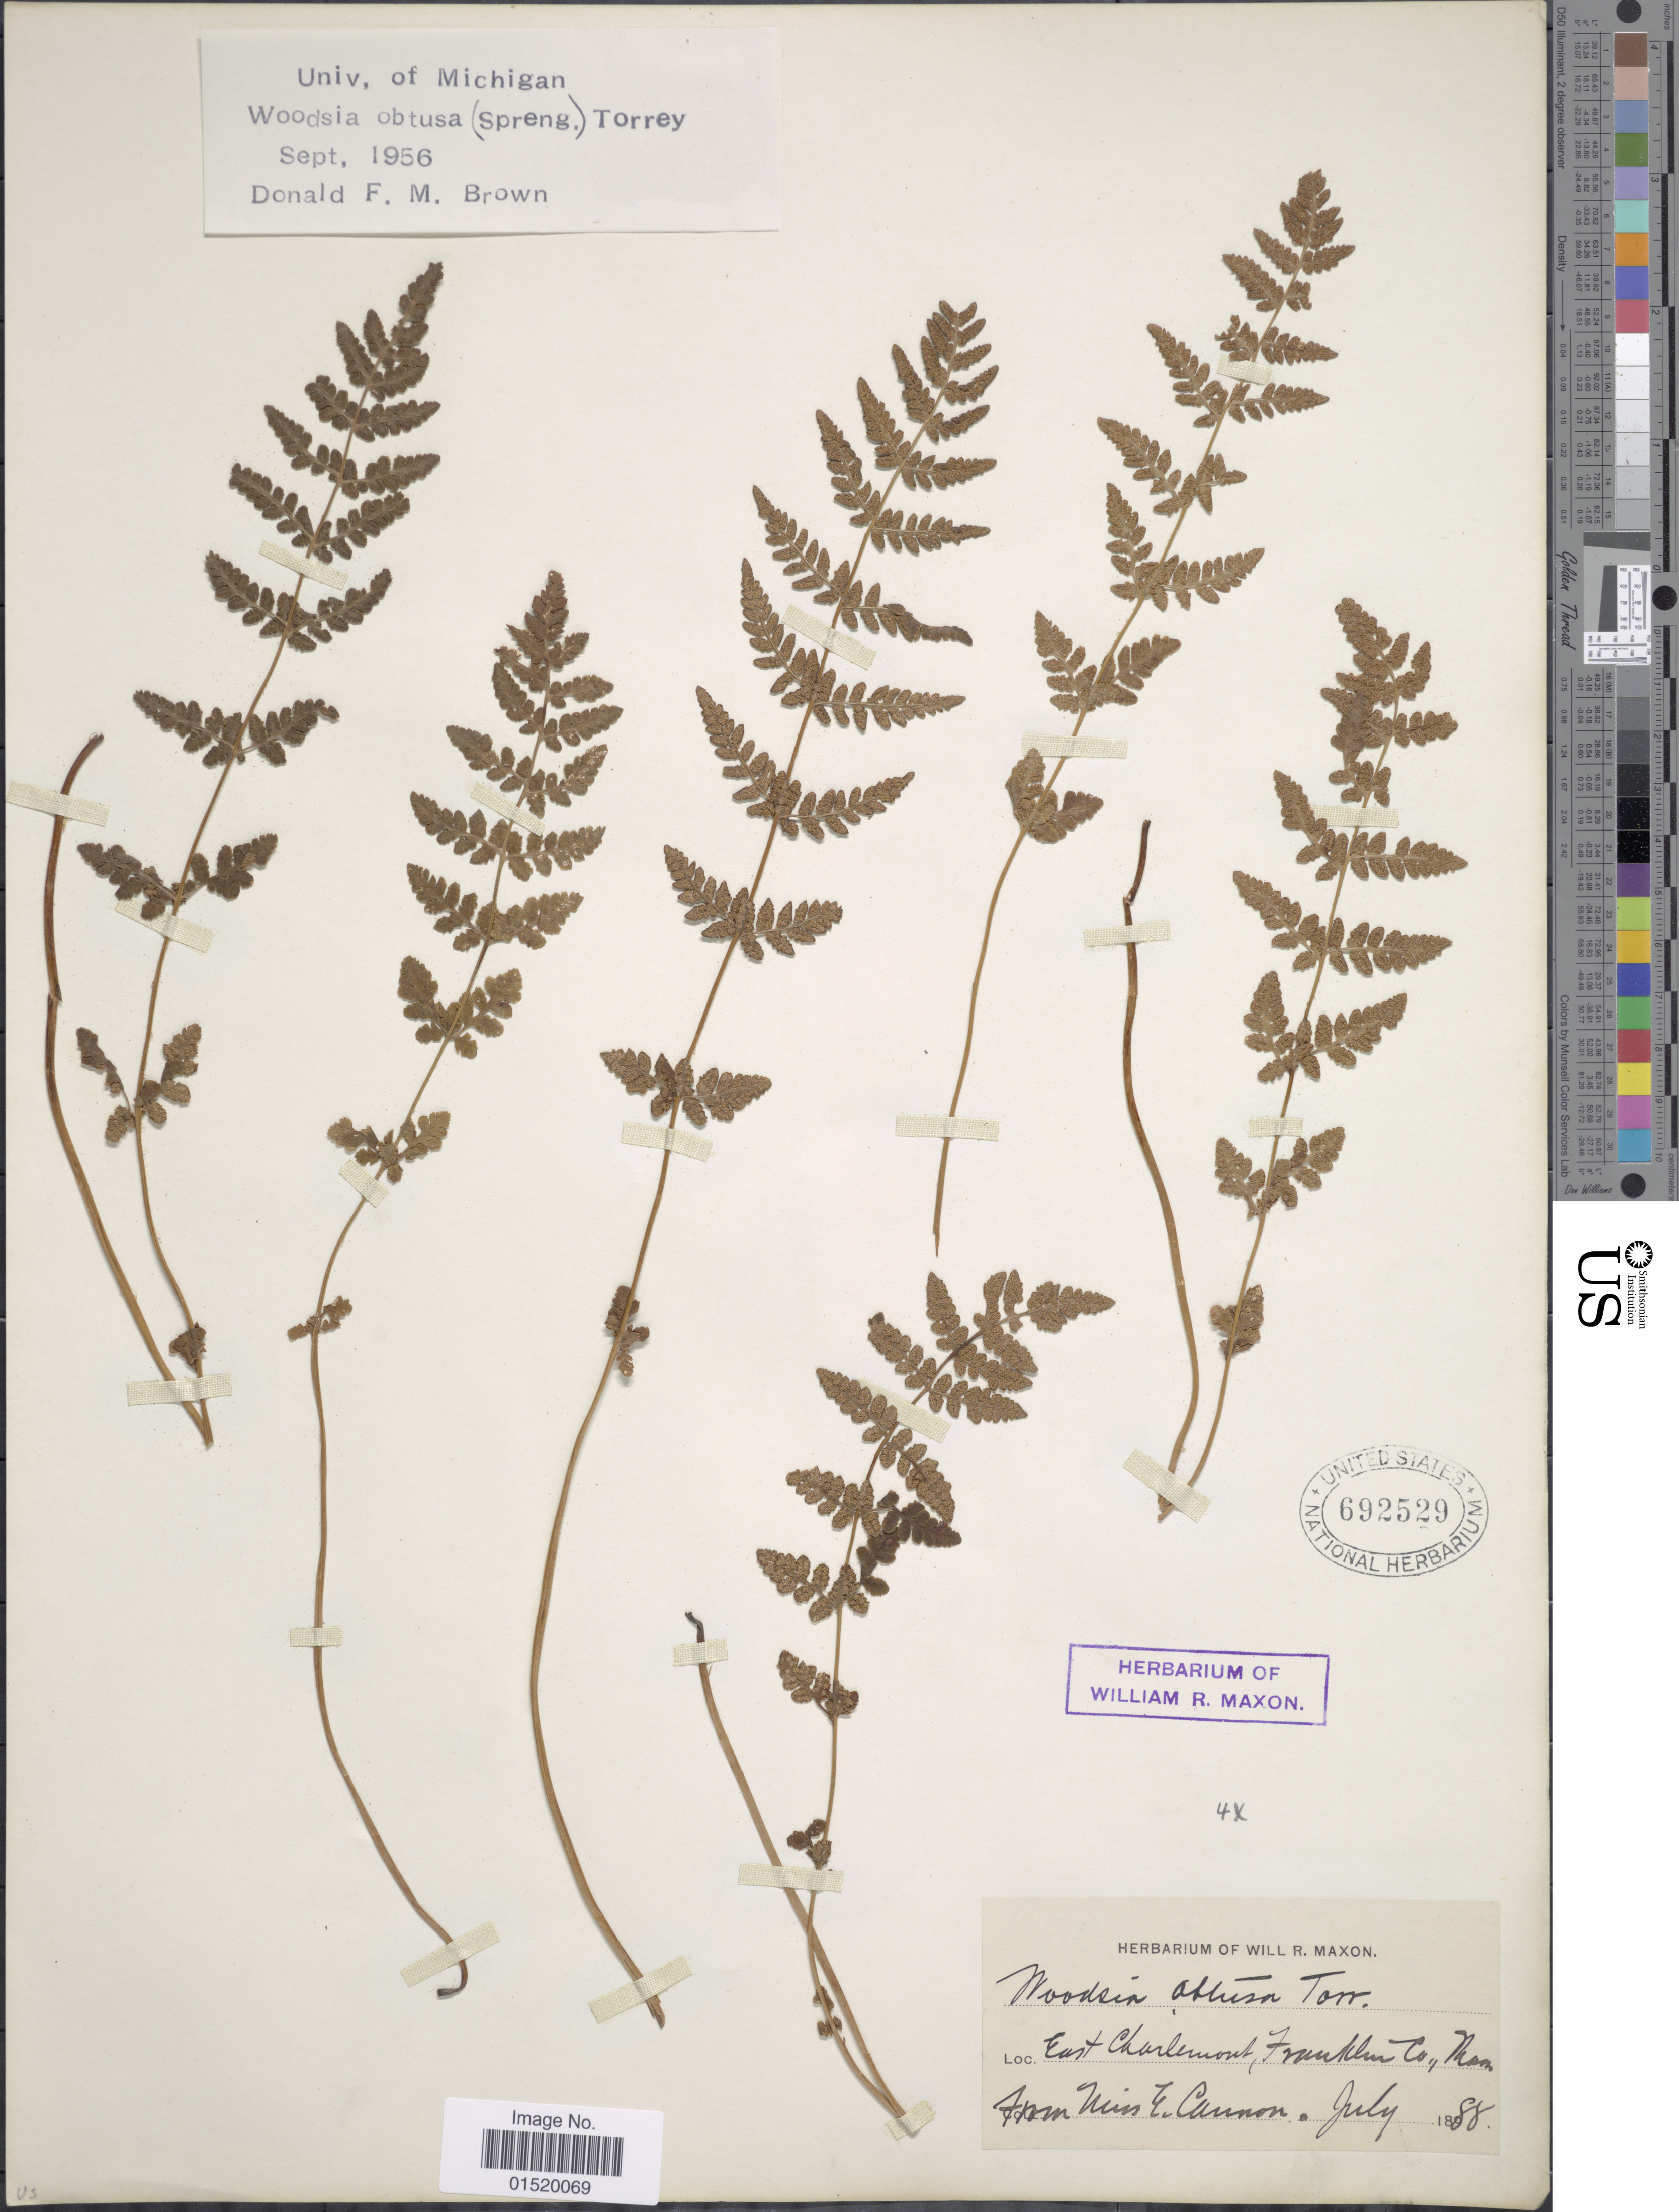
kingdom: Plantae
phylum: Tracheophyta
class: Polypodiopsida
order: Polypodiales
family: Woodsiaceae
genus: Woodsia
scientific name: Woodsia obtusa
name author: (Spreng.) Torr.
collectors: E. Cannon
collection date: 1888-07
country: United States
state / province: Massachusetts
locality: East Charlemont, Franklin Co.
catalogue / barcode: US 692529